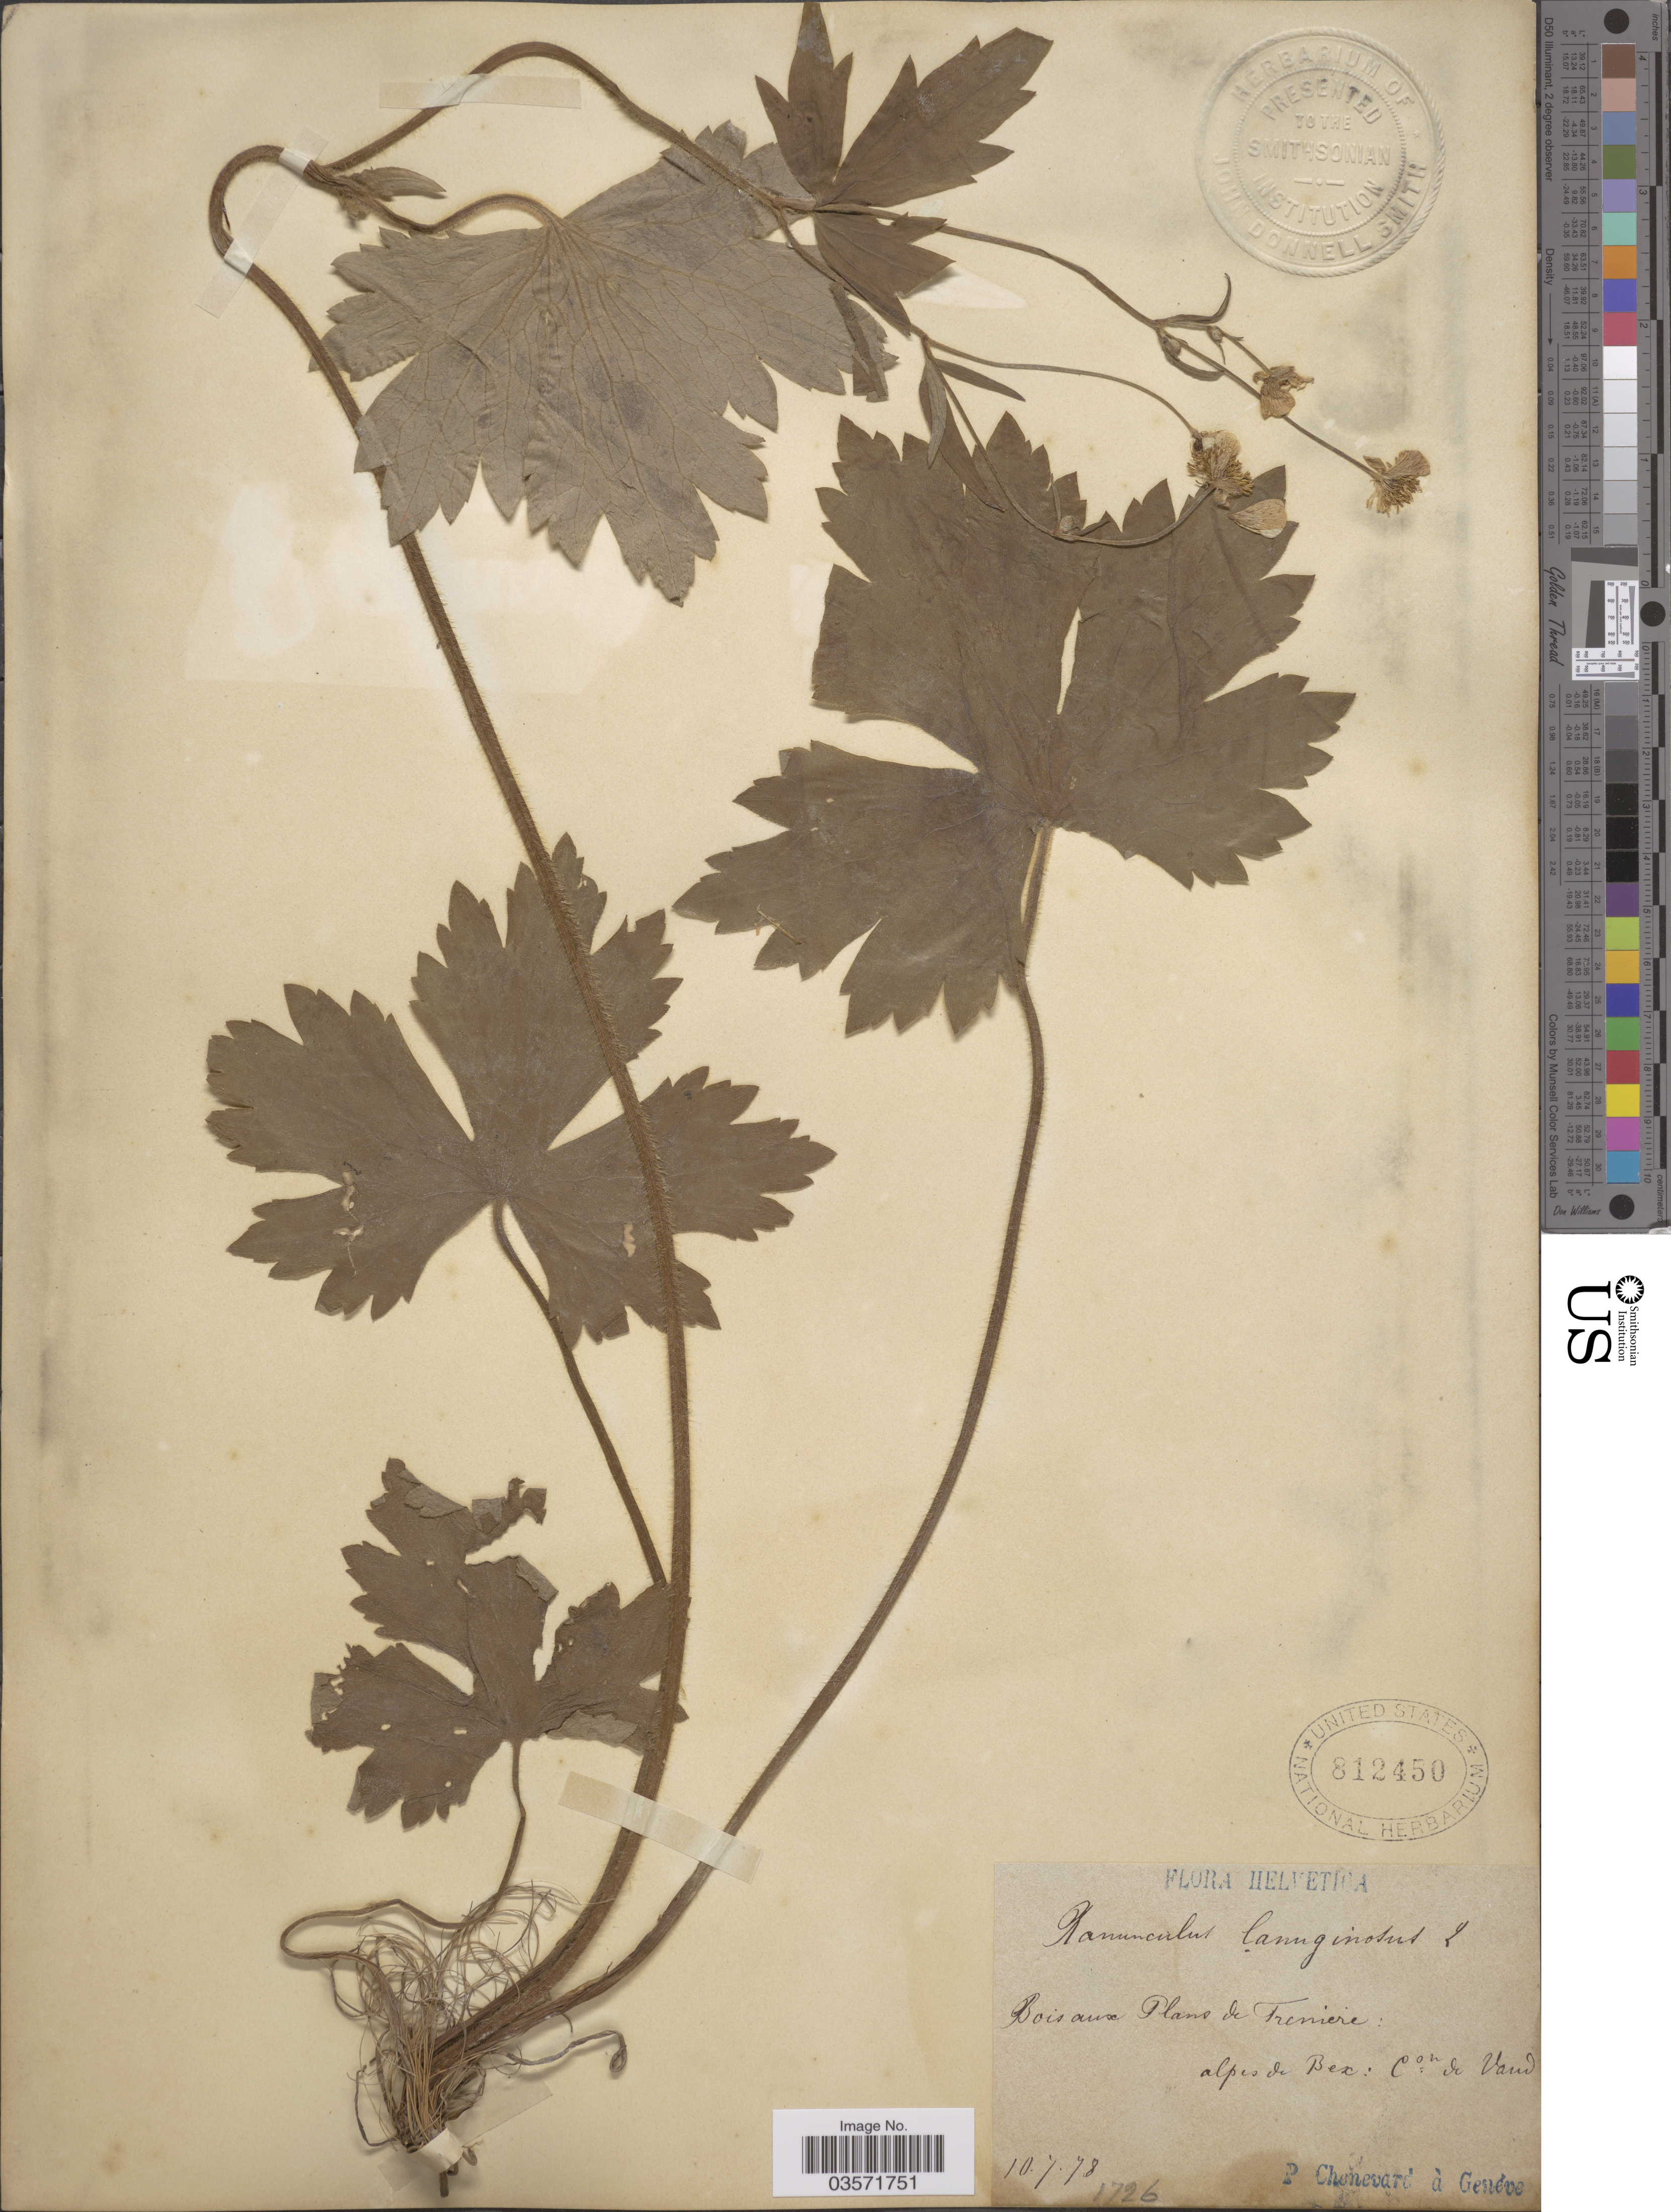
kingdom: Plantae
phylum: Tracheophyta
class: Magnoliopsida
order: Ranunculales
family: Ranunculaceae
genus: Ranunculus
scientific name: Ranunculus lanuginosus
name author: L.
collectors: P. Chenevard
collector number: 1726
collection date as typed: Transcribed d/m/y: 10/7/78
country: Switzerland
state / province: Vaud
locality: Helvetica. Bois aux Plans de Freniere. Alpes de Bex: Con de Vaud.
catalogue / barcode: US 812450